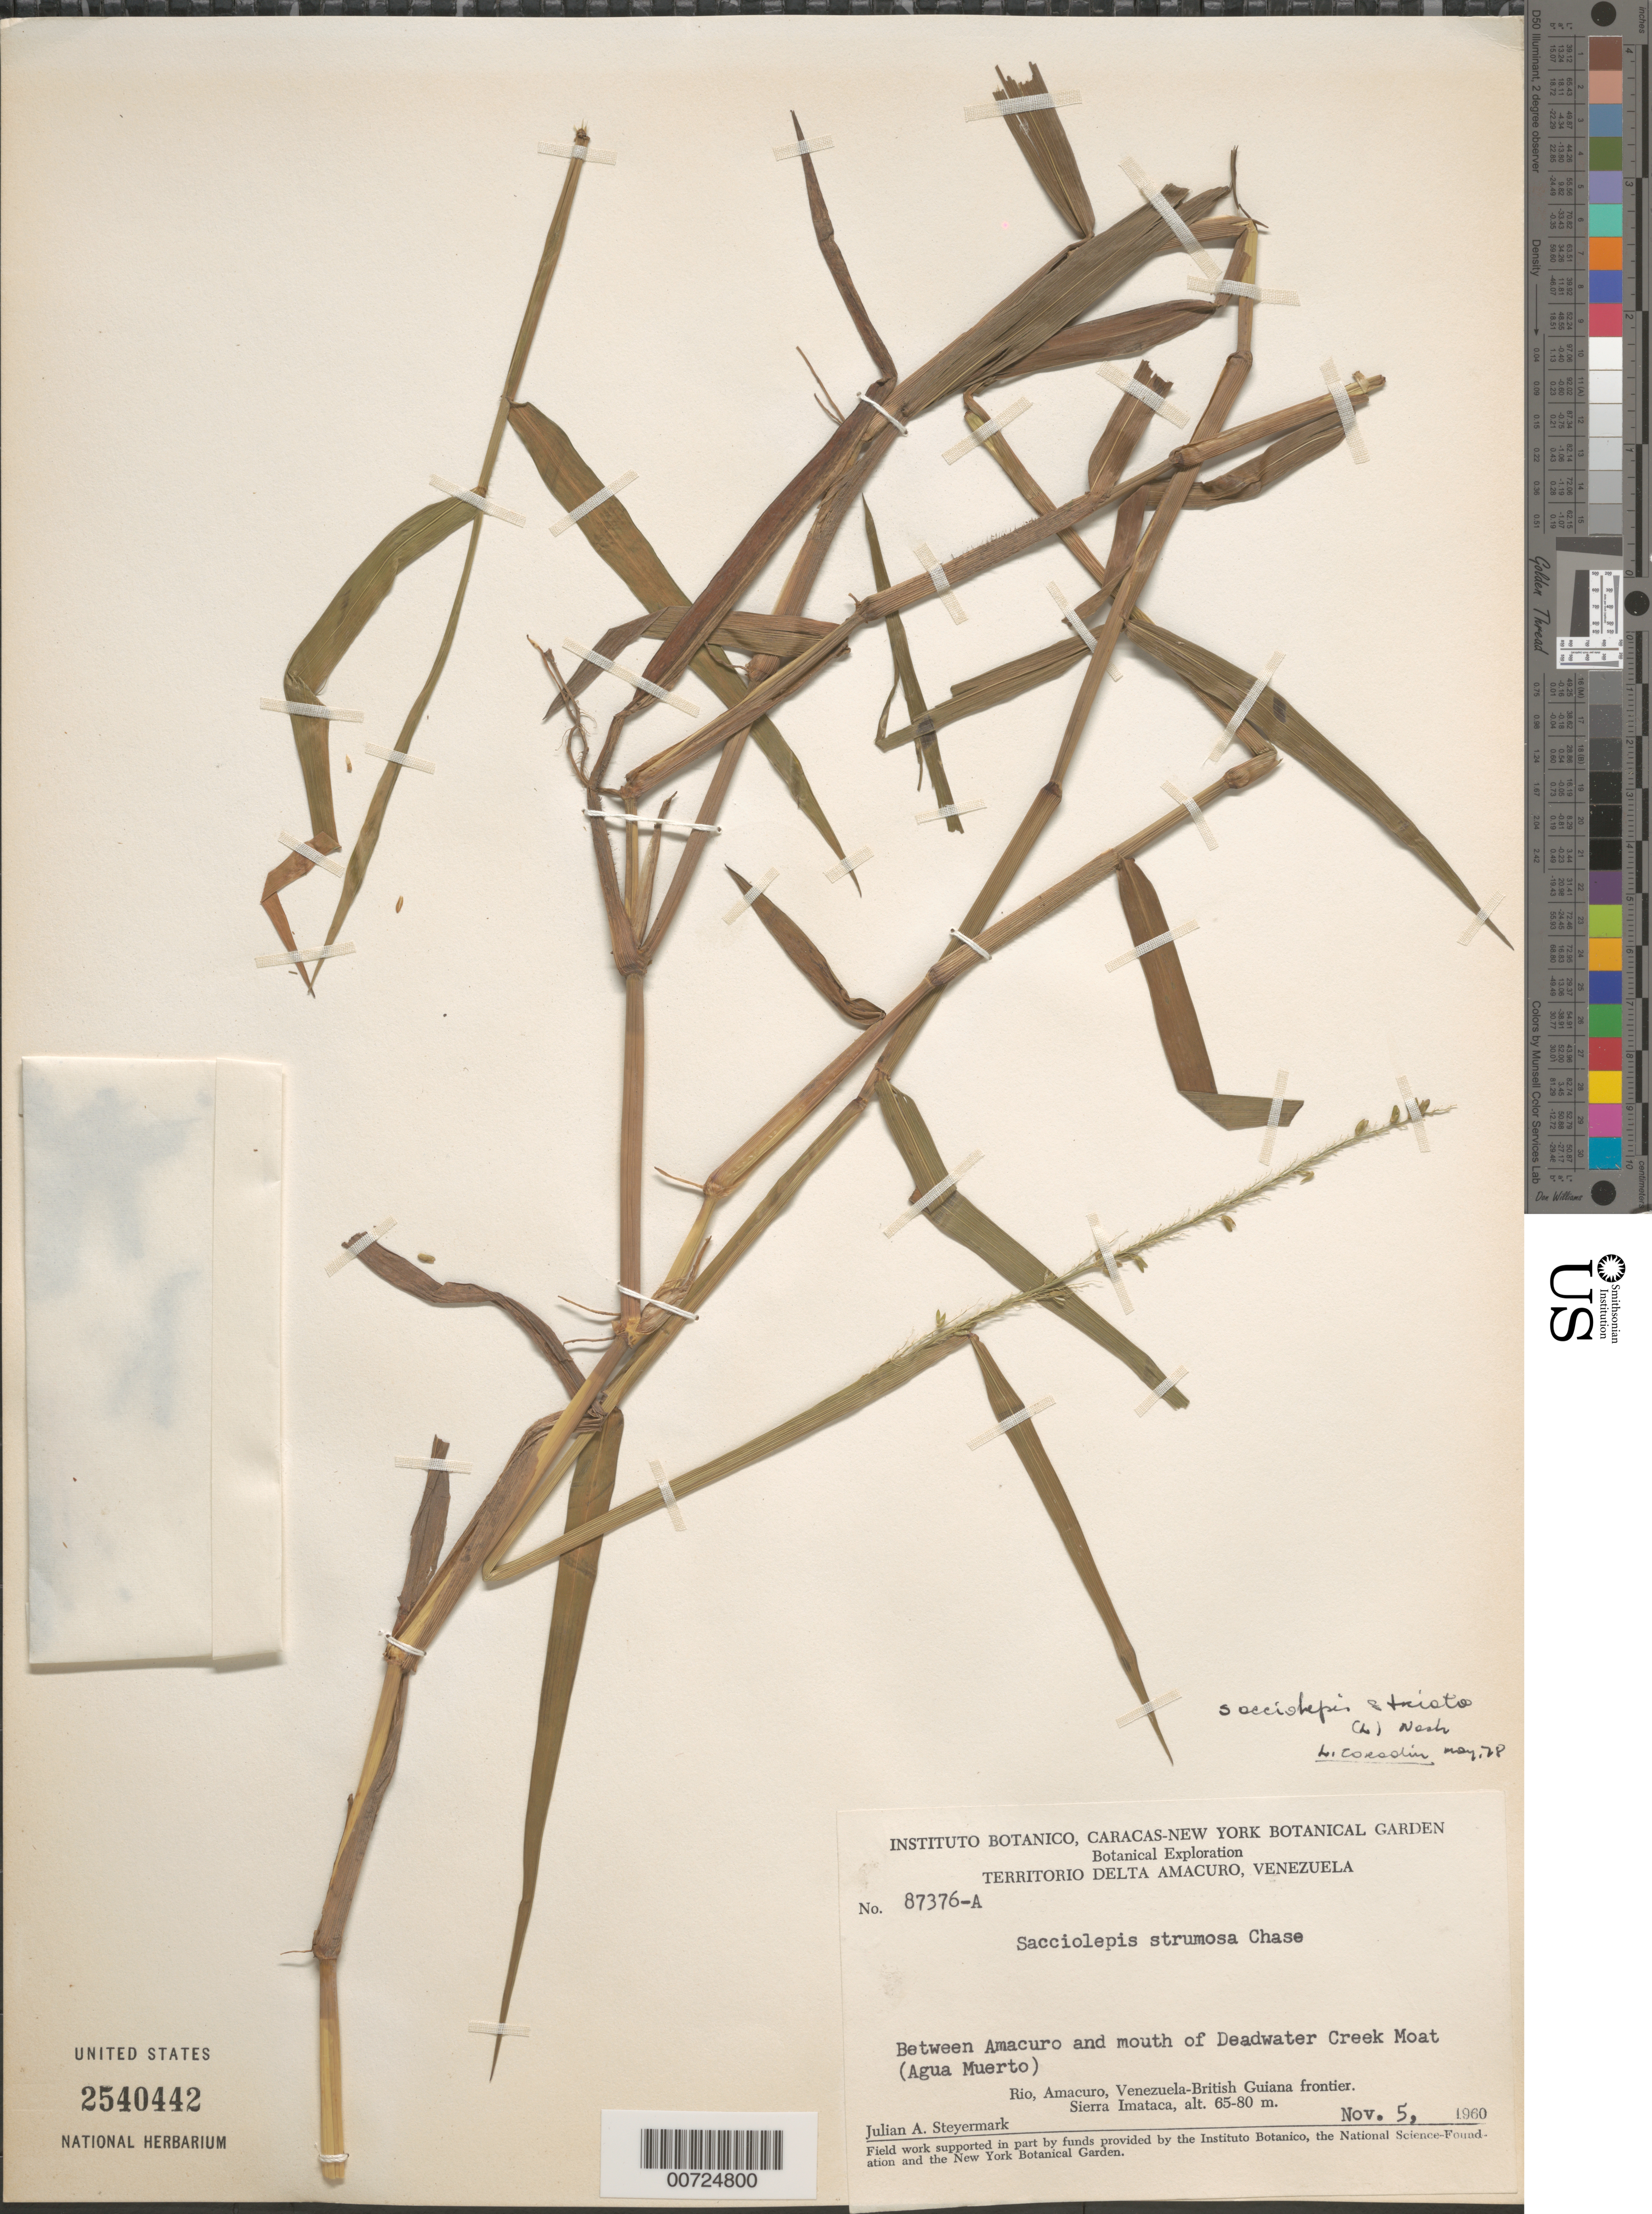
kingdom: Plantae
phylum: Tracheophyta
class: Liliopsida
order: Poales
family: Poaceae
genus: Sacciolepis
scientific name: Sacciolepis striata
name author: (L.) Nash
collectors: J. Steyermark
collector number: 87376 A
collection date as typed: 5-Nov-60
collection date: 1960-11-05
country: Venezuela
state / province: Delta Amacuro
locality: Río Amacuro to mouth of Deadwater Creek Moat (Agua Muerto), Sierra Imataca, Venezuela-Guyana border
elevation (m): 65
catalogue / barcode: US 2540442